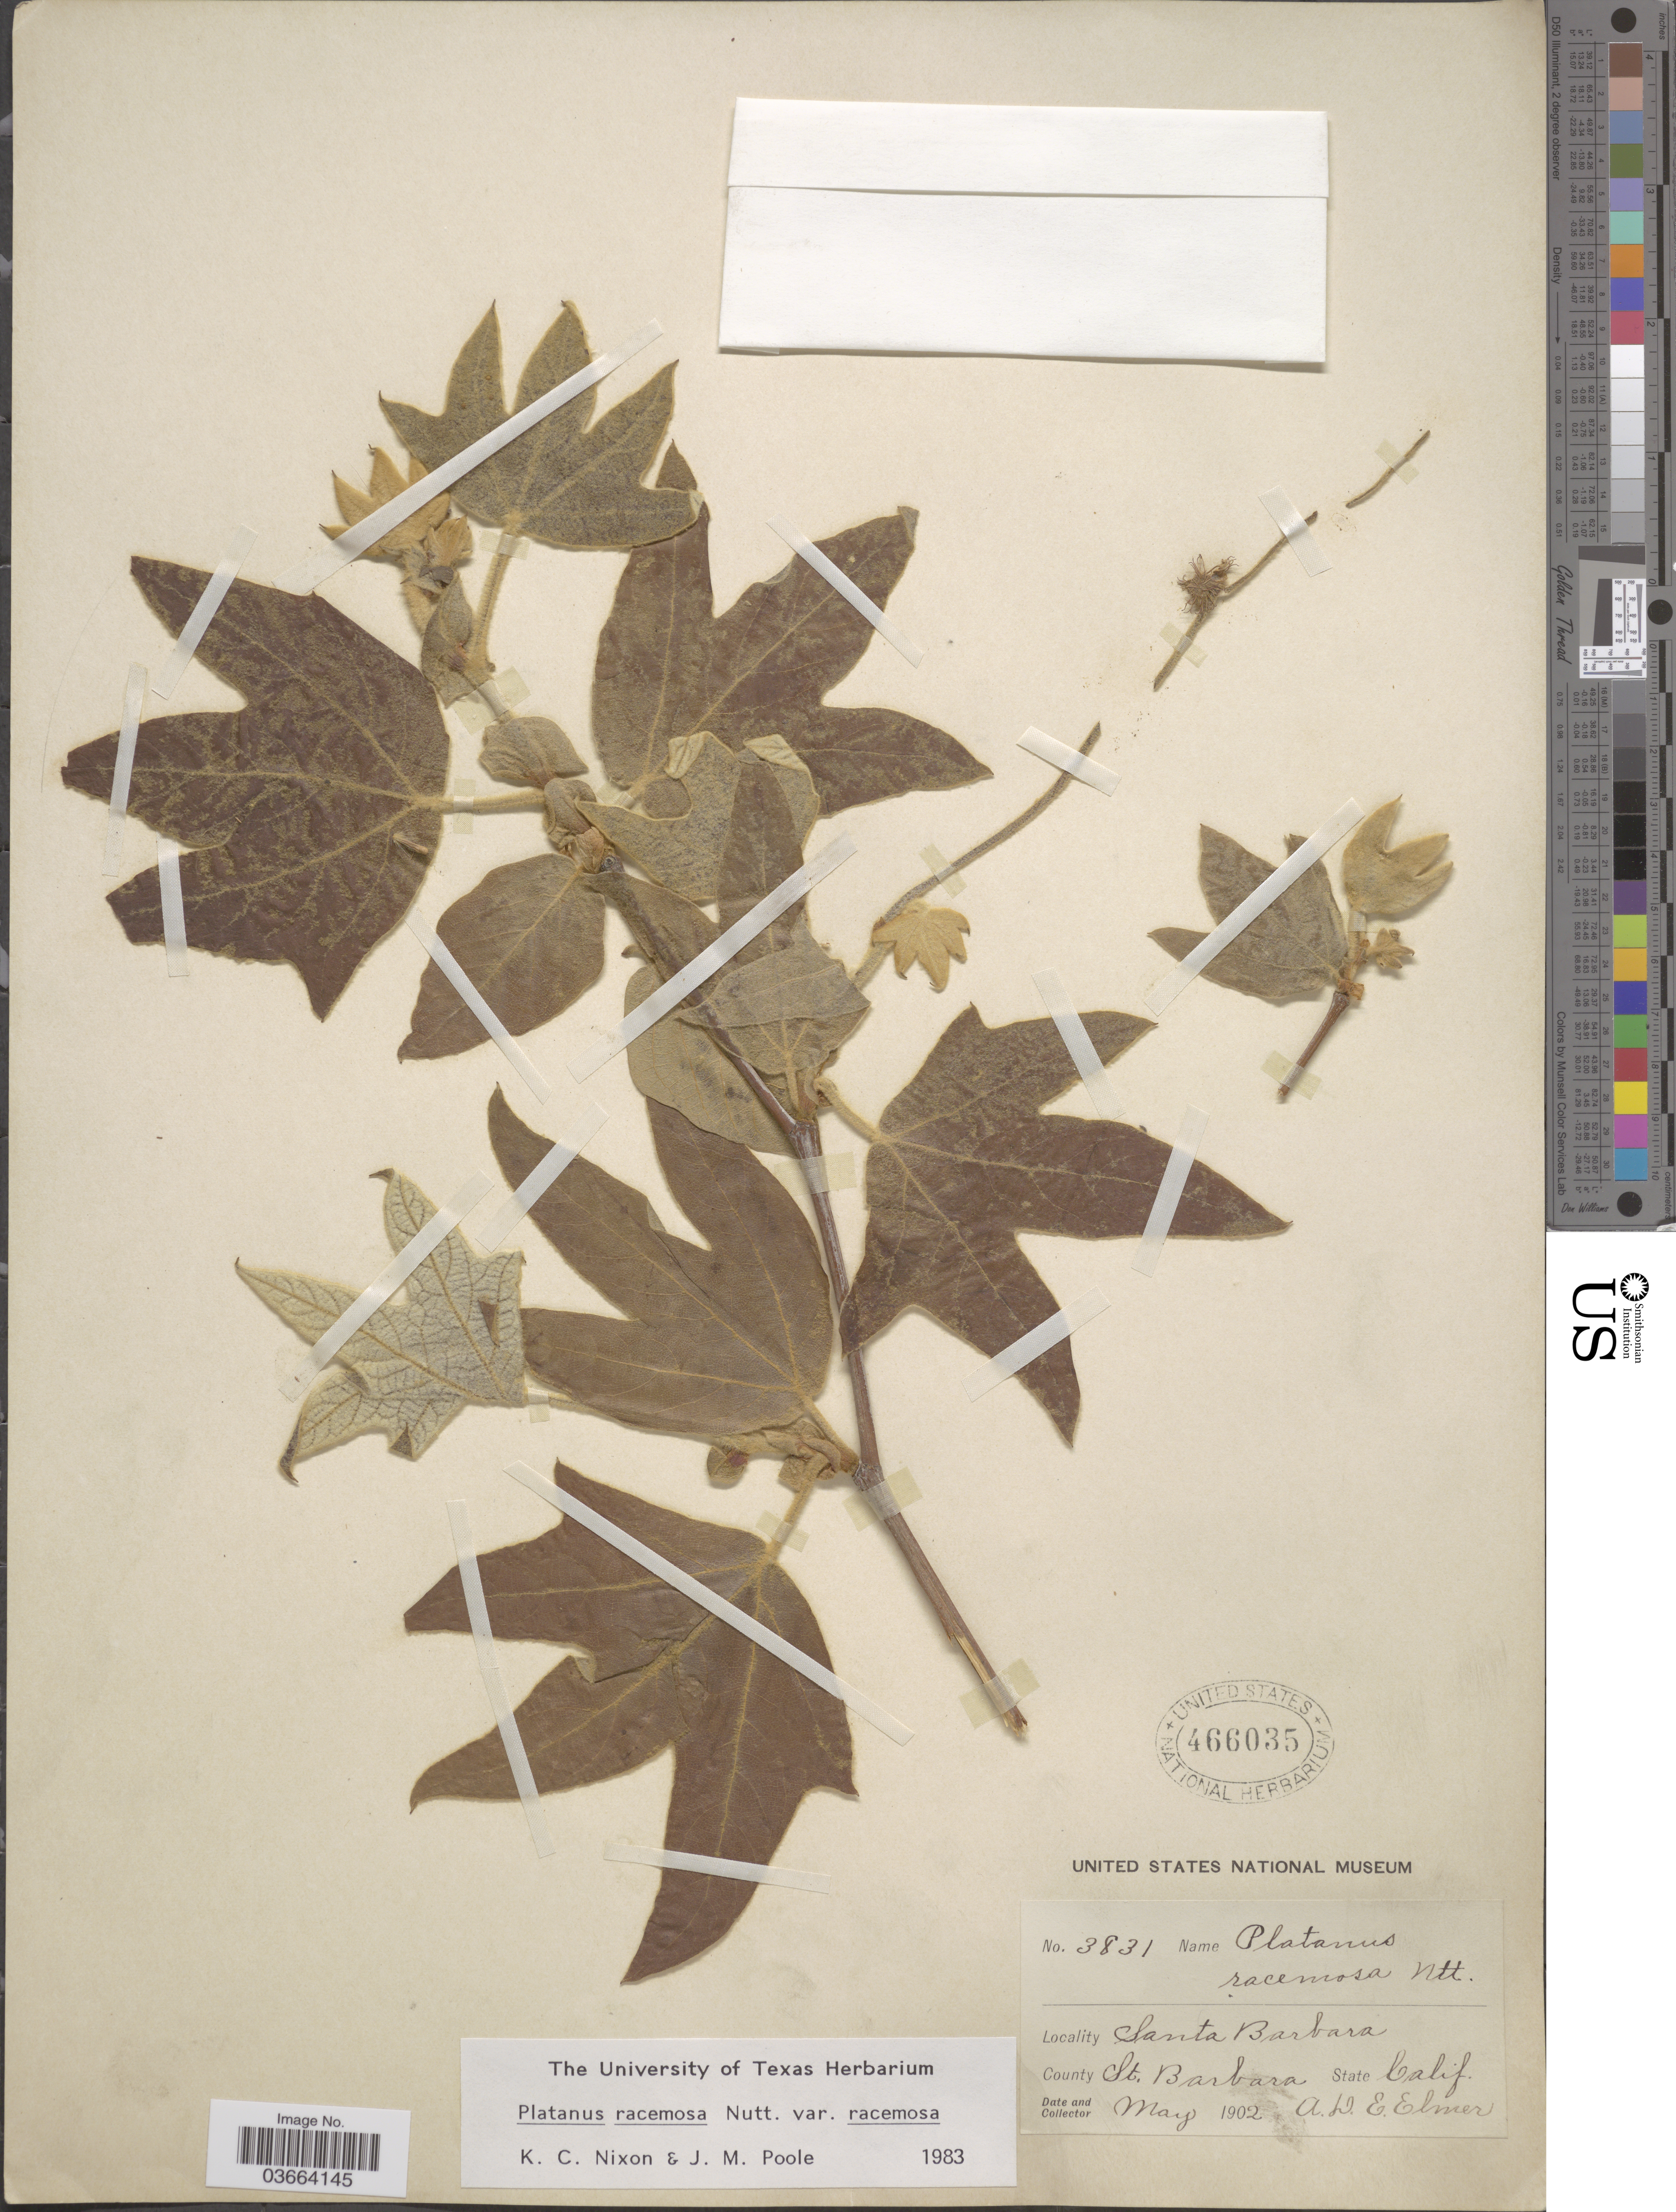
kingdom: Plantae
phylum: Tracheophyta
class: Magnoliopsida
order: Proteales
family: Platanaceae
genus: Platanus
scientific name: Platanus racemosa var. racemosa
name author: Nutt.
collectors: A. D. E. Elmer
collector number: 3831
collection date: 1902-05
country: United States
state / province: California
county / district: Santa Barbara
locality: Santa Barbara. County St Barbara.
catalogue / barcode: US 466035